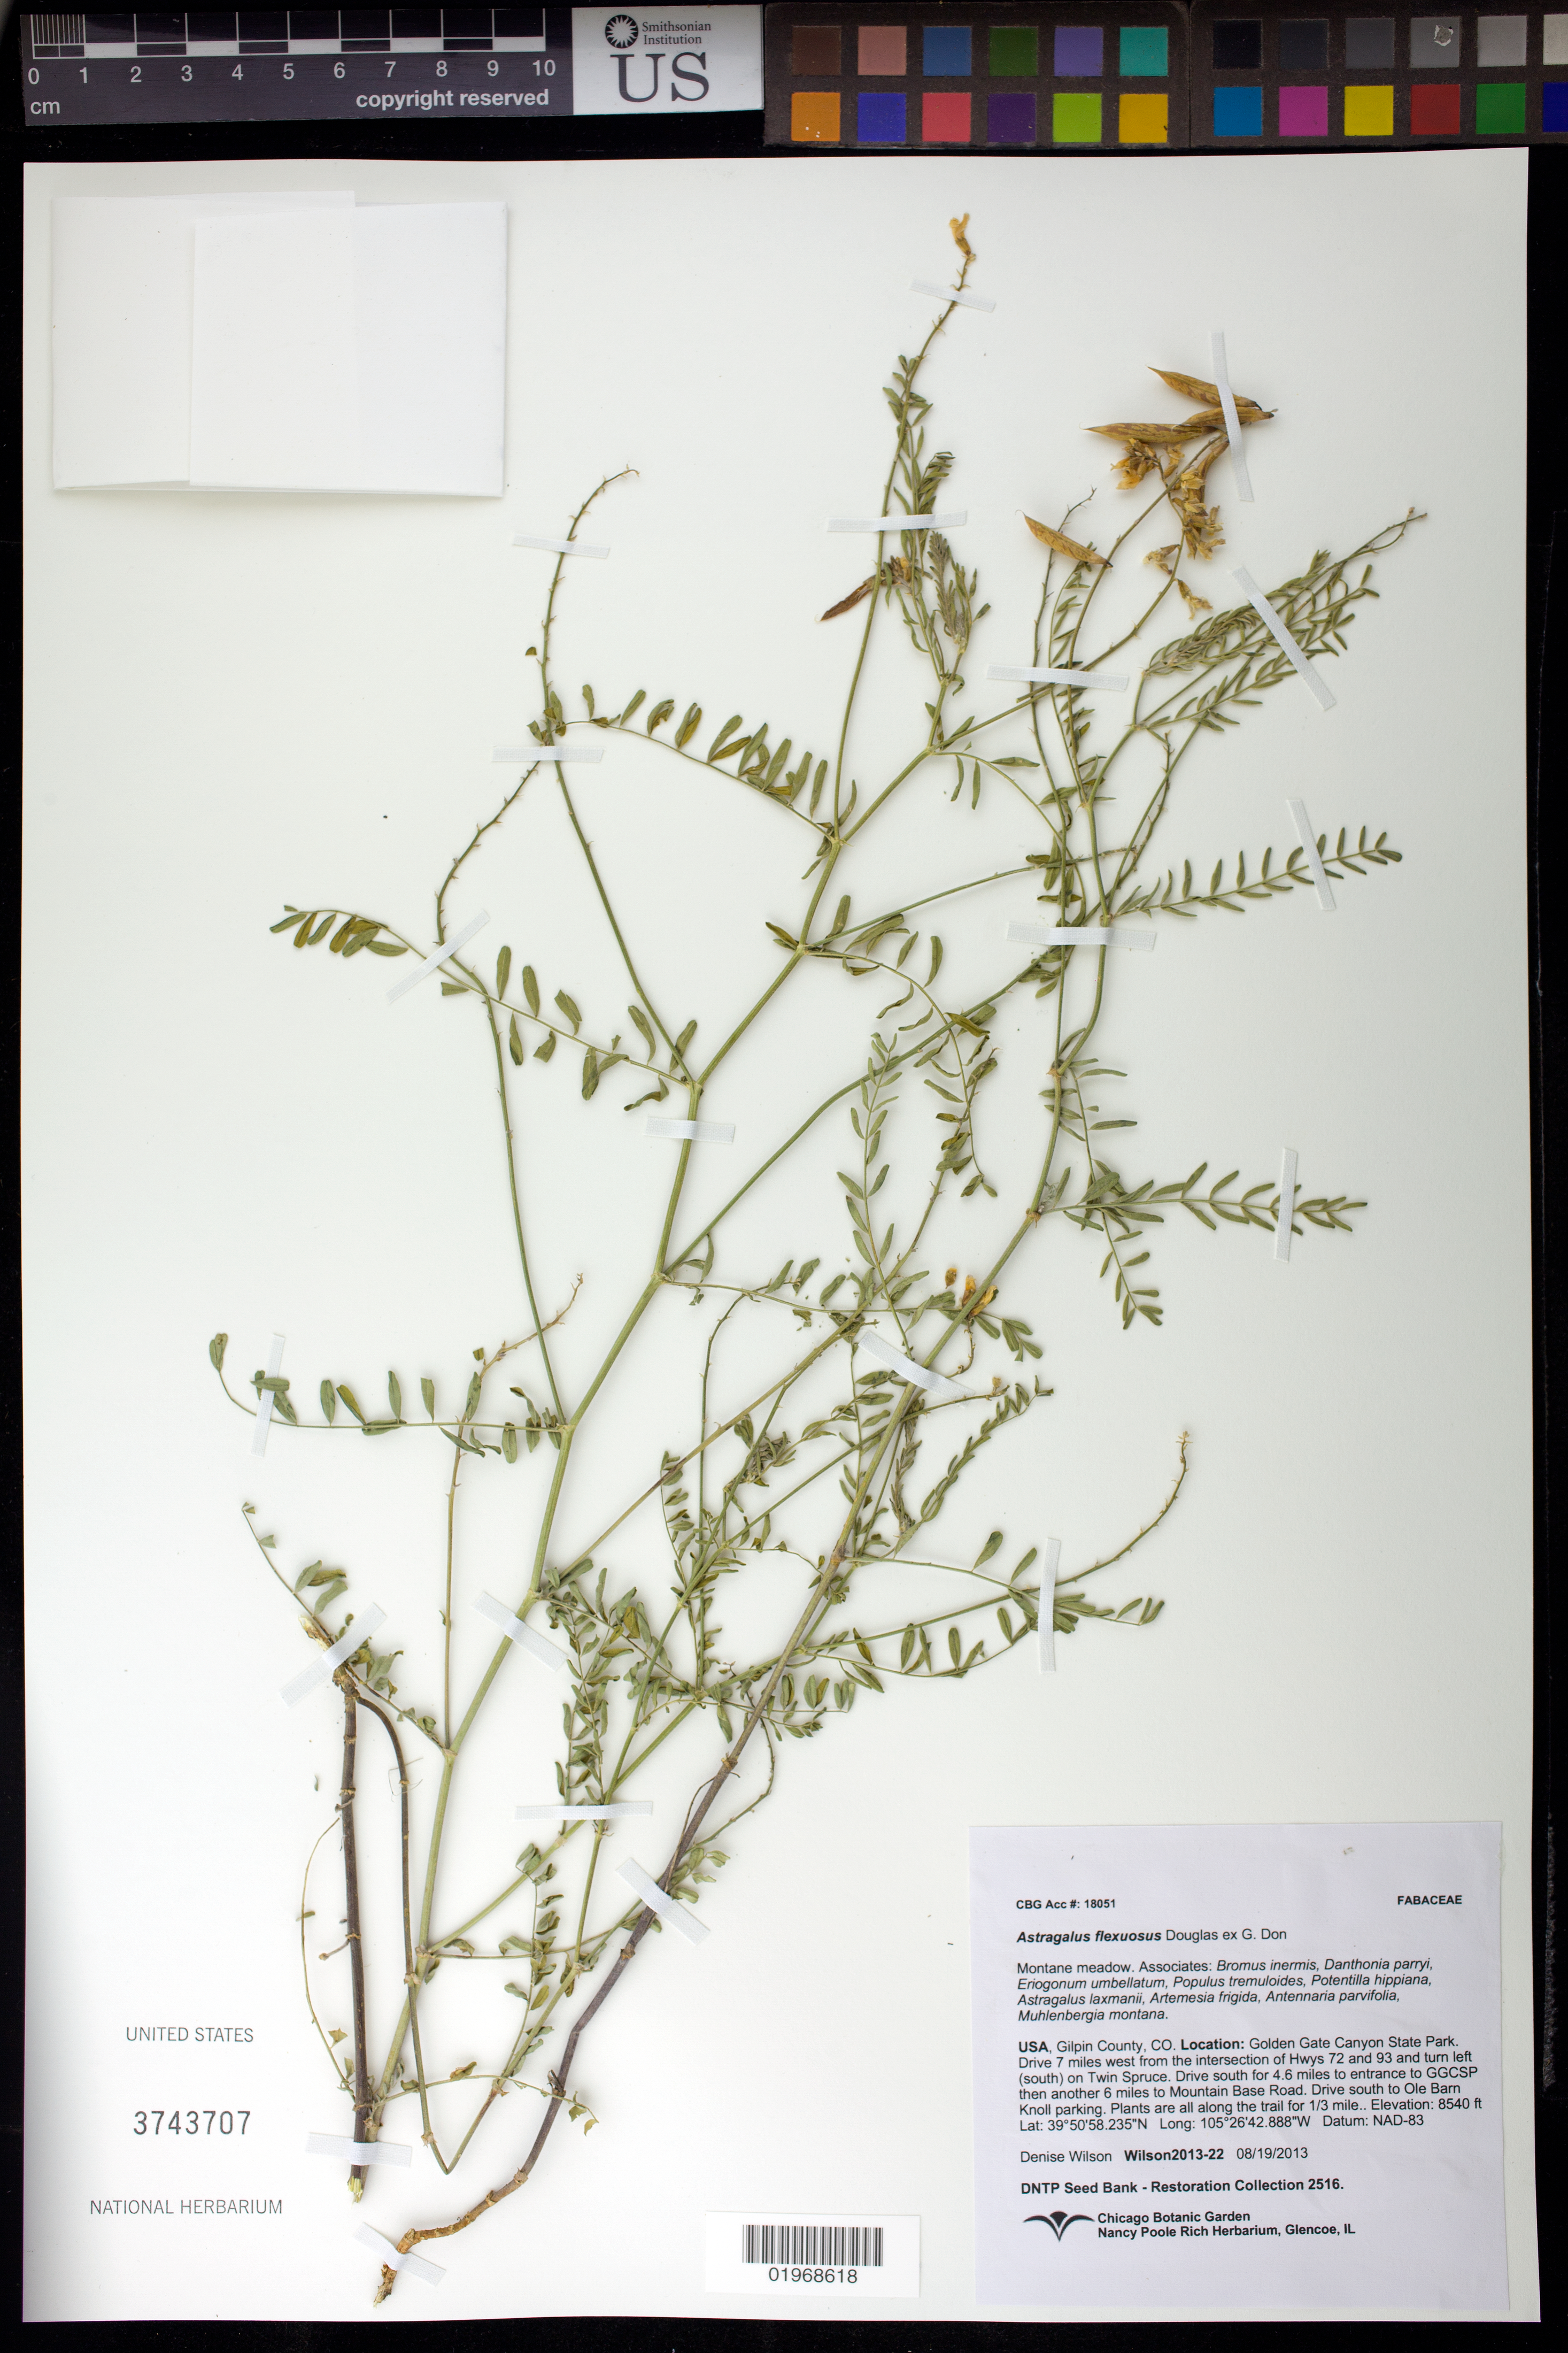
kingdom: Plantae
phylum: Tracheophyta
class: Magnoliopsida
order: Fabales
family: Fabaceae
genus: Astragalus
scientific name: Astragalus flexuosus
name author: (Hook.) Douglas ex G. Don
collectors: D. Wilson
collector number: Wilson2013-22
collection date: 2013-08-19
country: United States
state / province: Colorado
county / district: Gilpin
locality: Golden Gate Canyon State Park, S of Ole Barn Knoll parking.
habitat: Montane meadow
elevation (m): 2603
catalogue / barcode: US 3743707